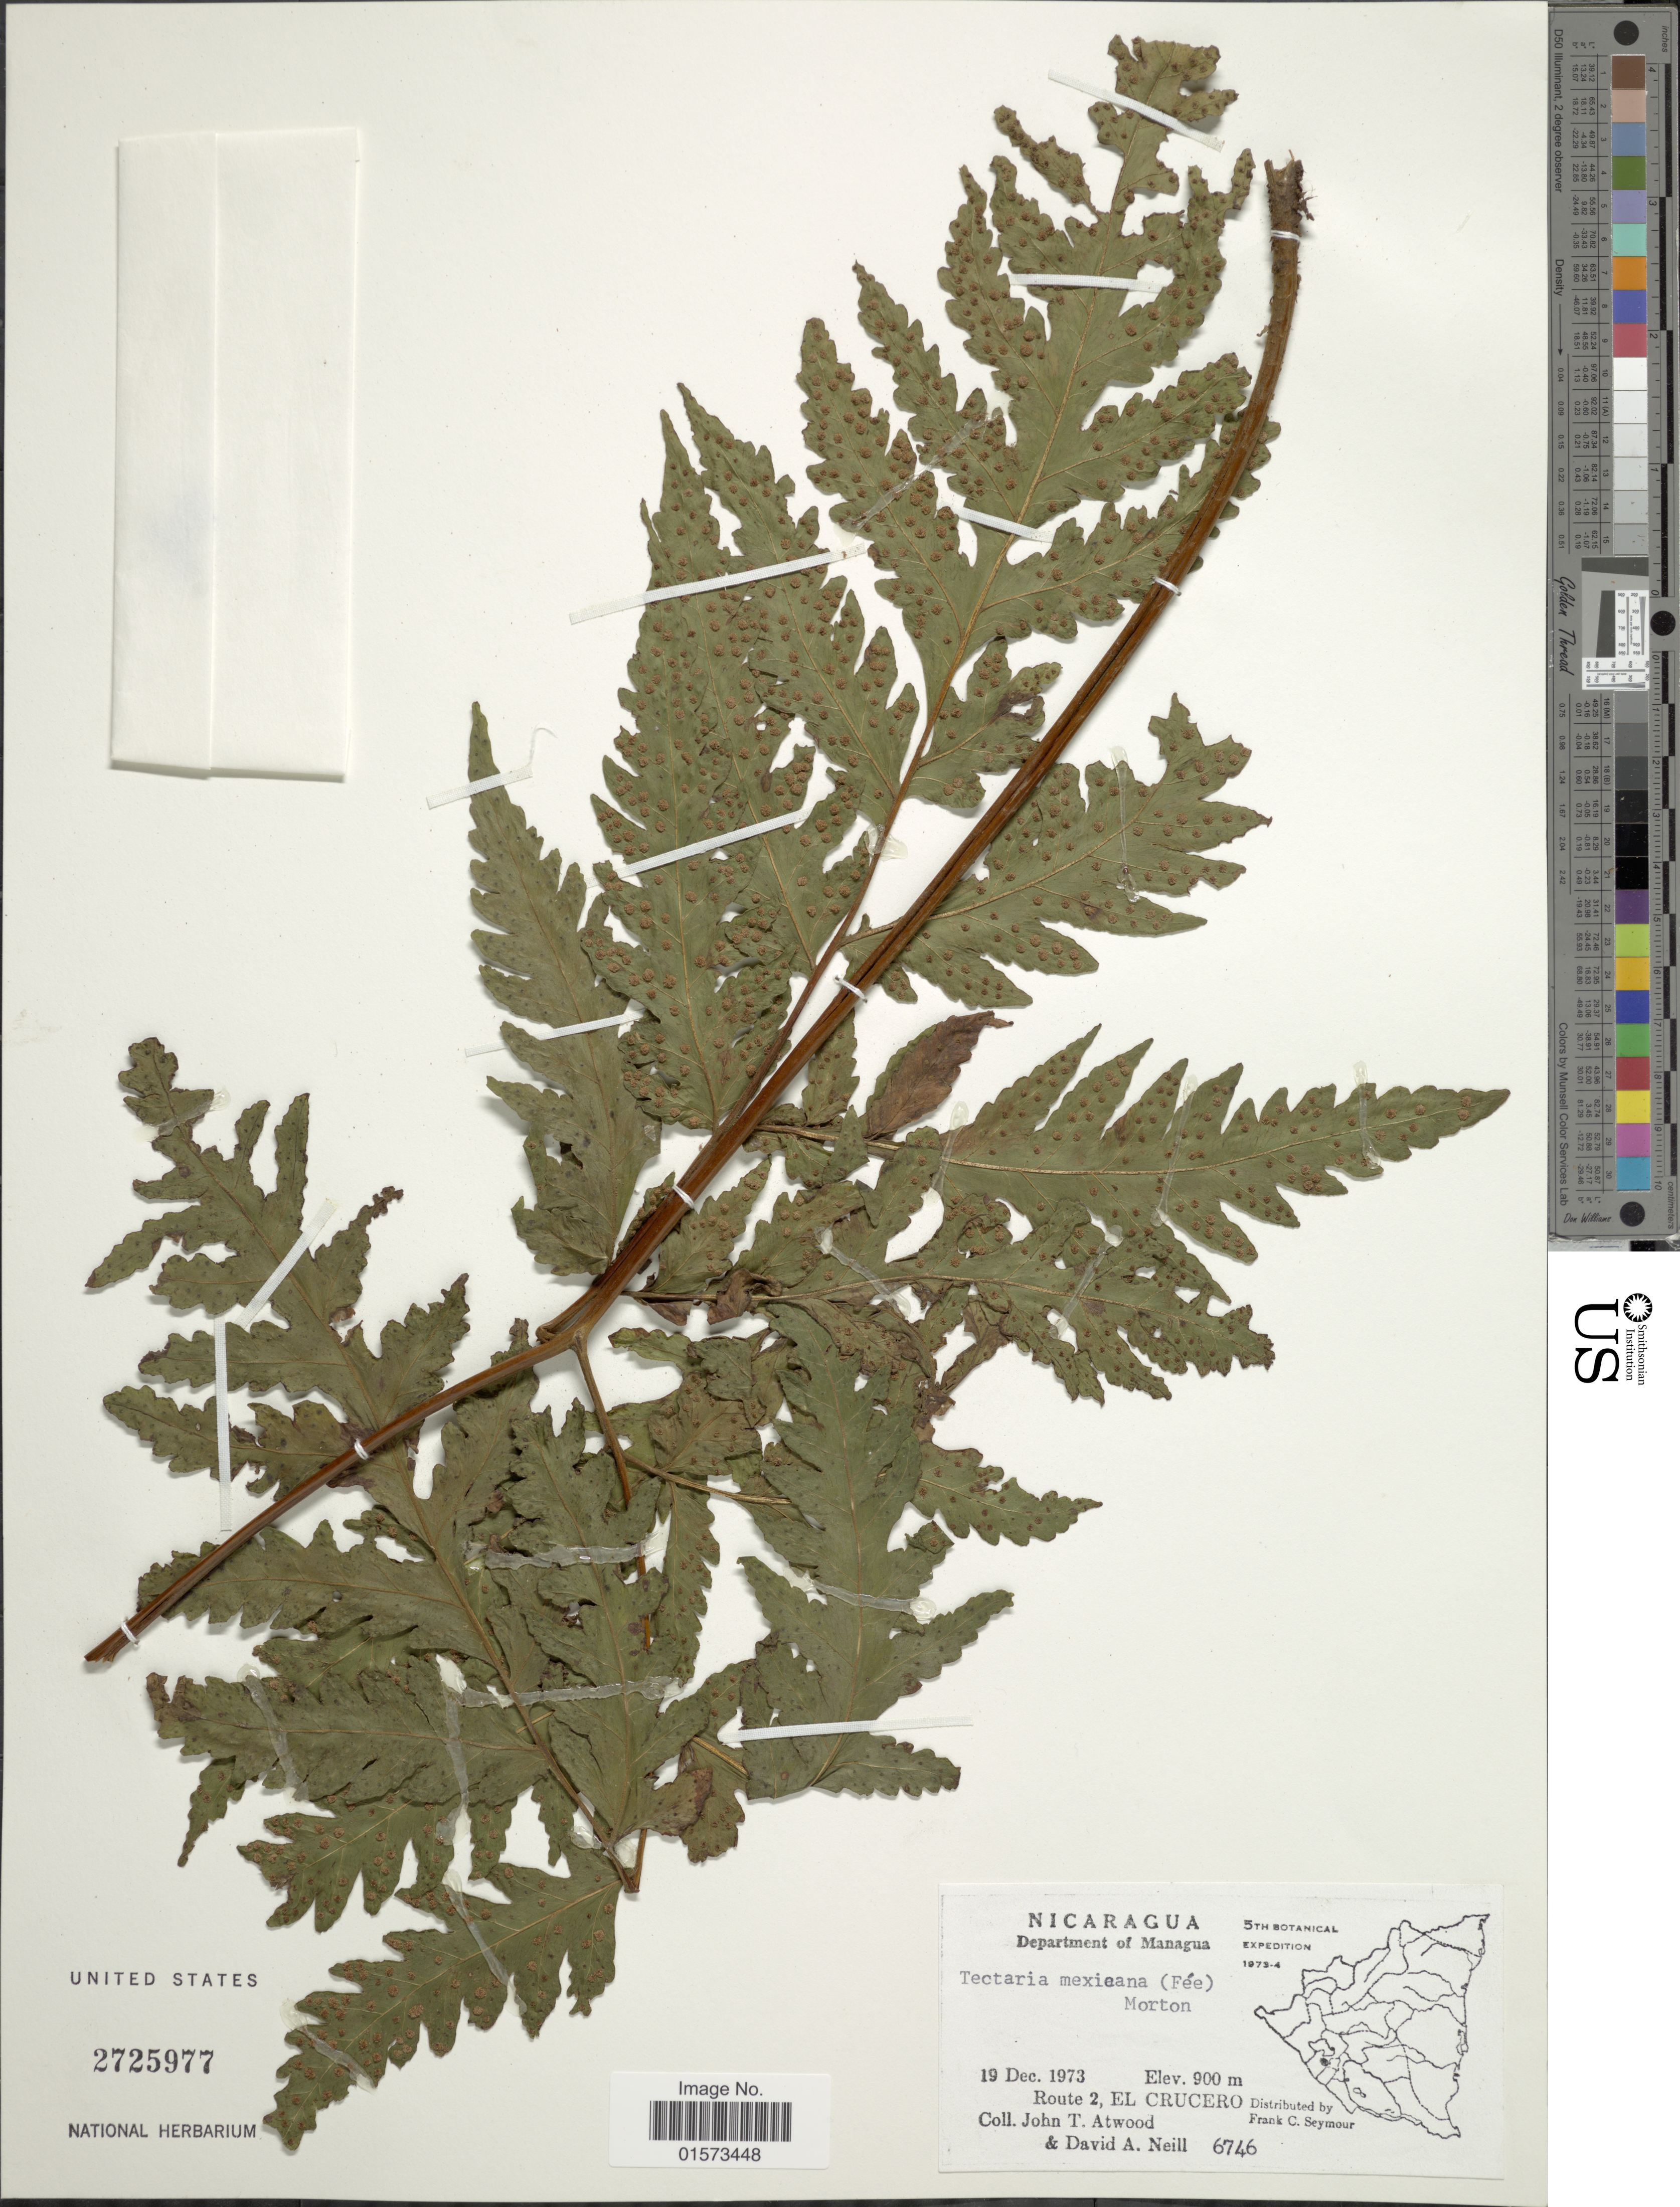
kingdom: Plantae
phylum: Tracheophyta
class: Polypodiopsida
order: Polypodiales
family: Tectariaceae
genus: Tectaria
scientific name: Tectaria mexicana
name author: (Fée) C.V. Morton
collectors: J. T. Atwood & D. A. Neill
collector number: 6746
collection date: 1972-12-19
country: Nicaragua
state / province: Managua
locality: Department of Managua. Route 2, El Crucero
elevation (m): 900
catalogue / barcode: US 2725977